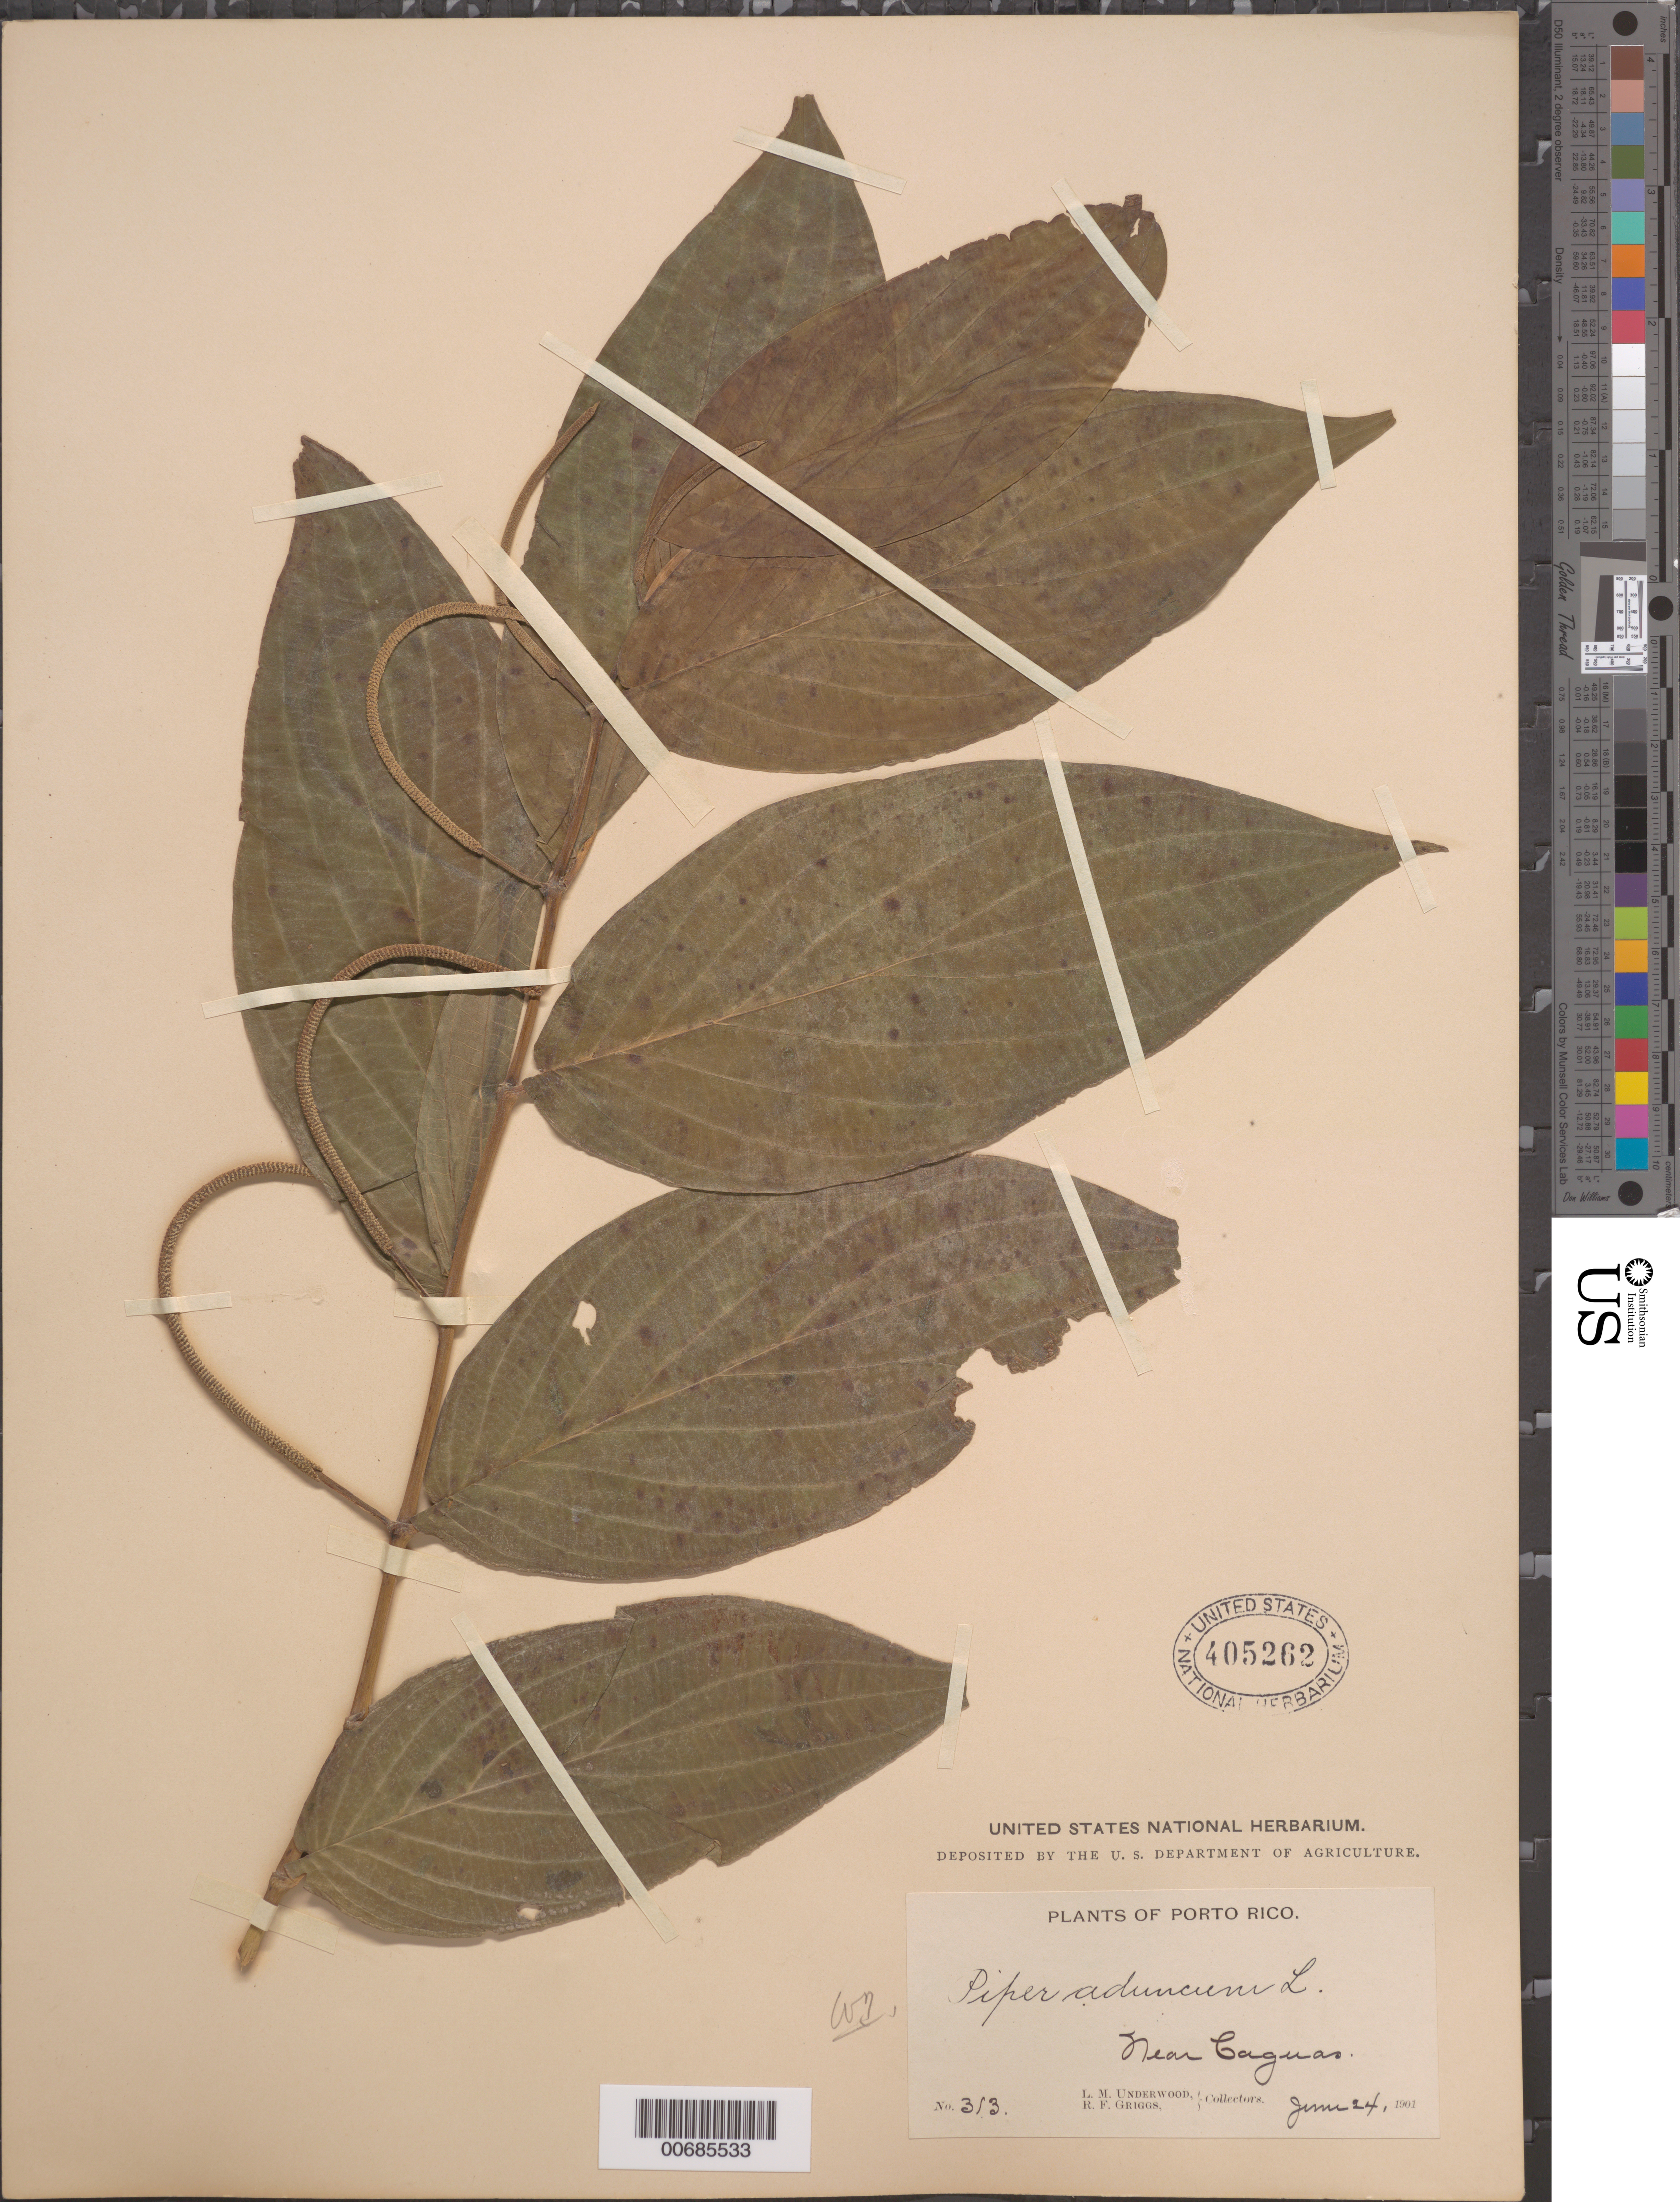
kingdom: Plantae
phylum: Tracheophyta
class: Magnoliopsida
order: Piperales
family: Piperaceae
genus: Piper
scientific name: Piper aduncum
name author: L.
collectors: L. M. Underwood & R. F. Griggs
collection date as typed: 24 Jun 1901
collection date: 1901-06-24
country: Puerto Rico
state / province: Caguara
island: Greater Antilles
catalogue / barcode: US 405262